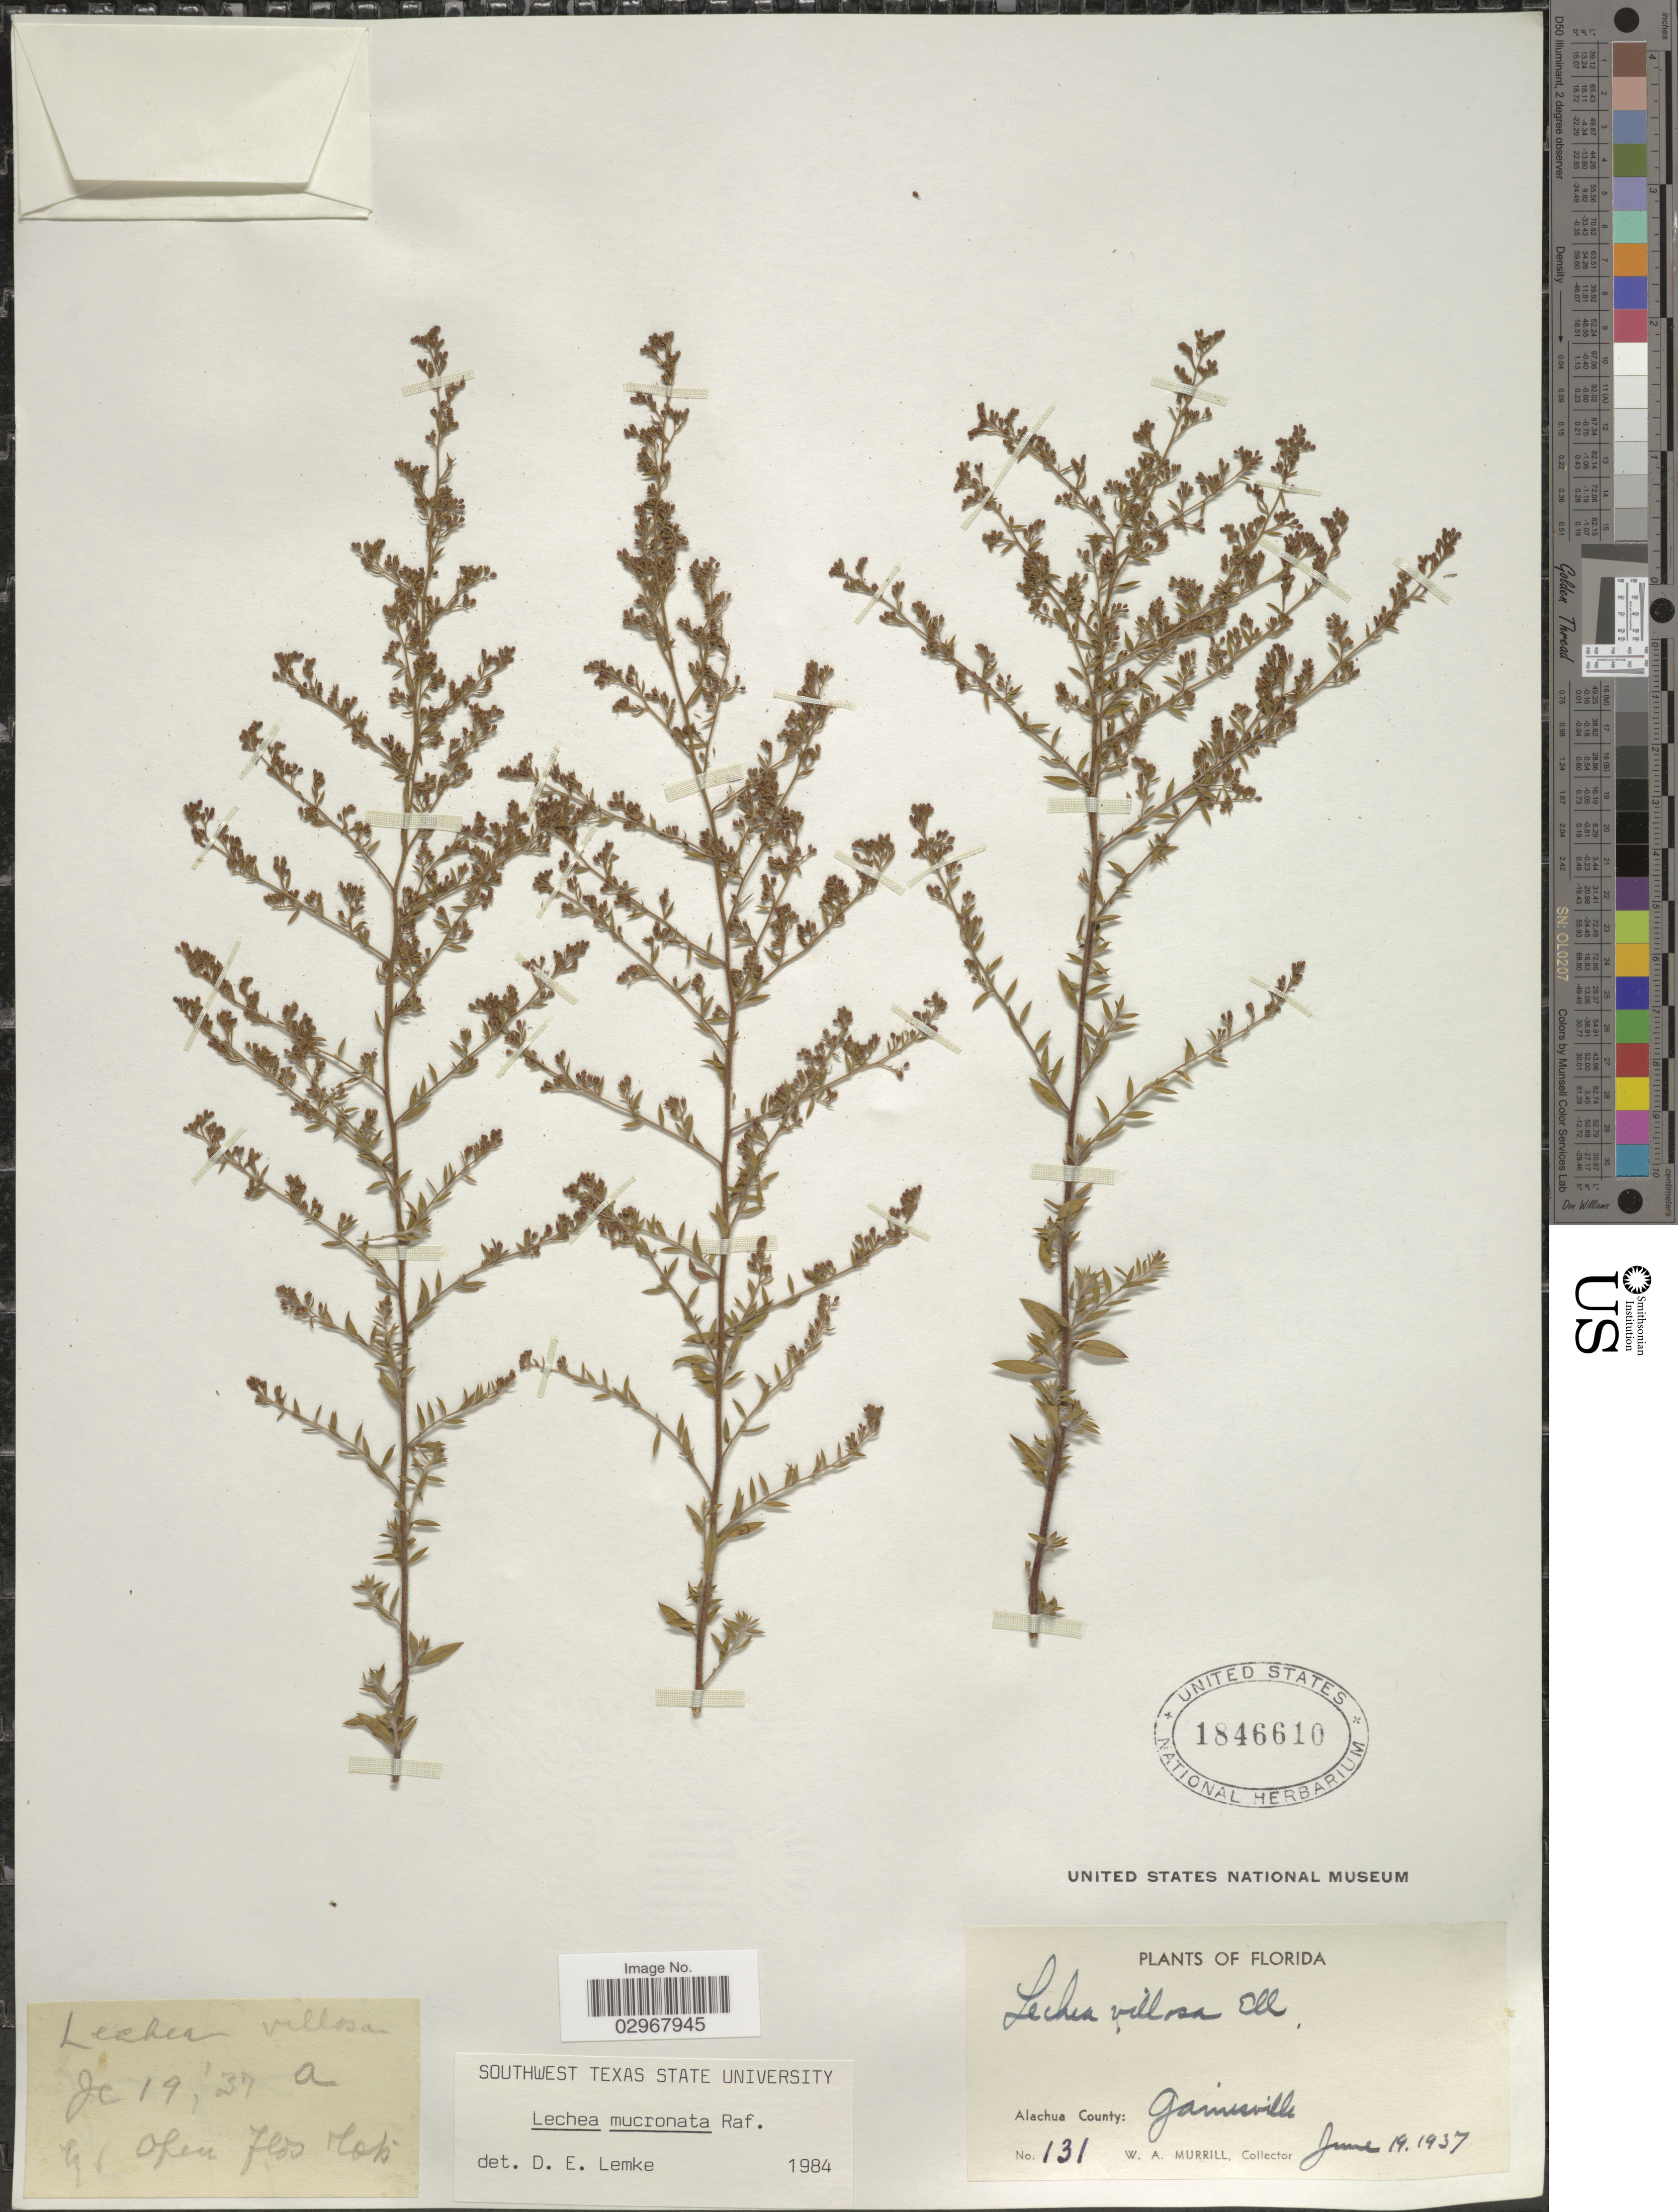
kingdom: Plantae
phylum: Tracheophyta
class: Magnoliopsida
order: Malvales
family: Cistaceae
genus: Lechea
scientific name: Lechea mucronata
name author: Raf.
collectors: W. A. Murrill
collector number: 131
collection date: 1937-06-19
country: United States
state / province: Florida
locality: Alachua County: Gainesville.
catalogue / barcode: US 1846610